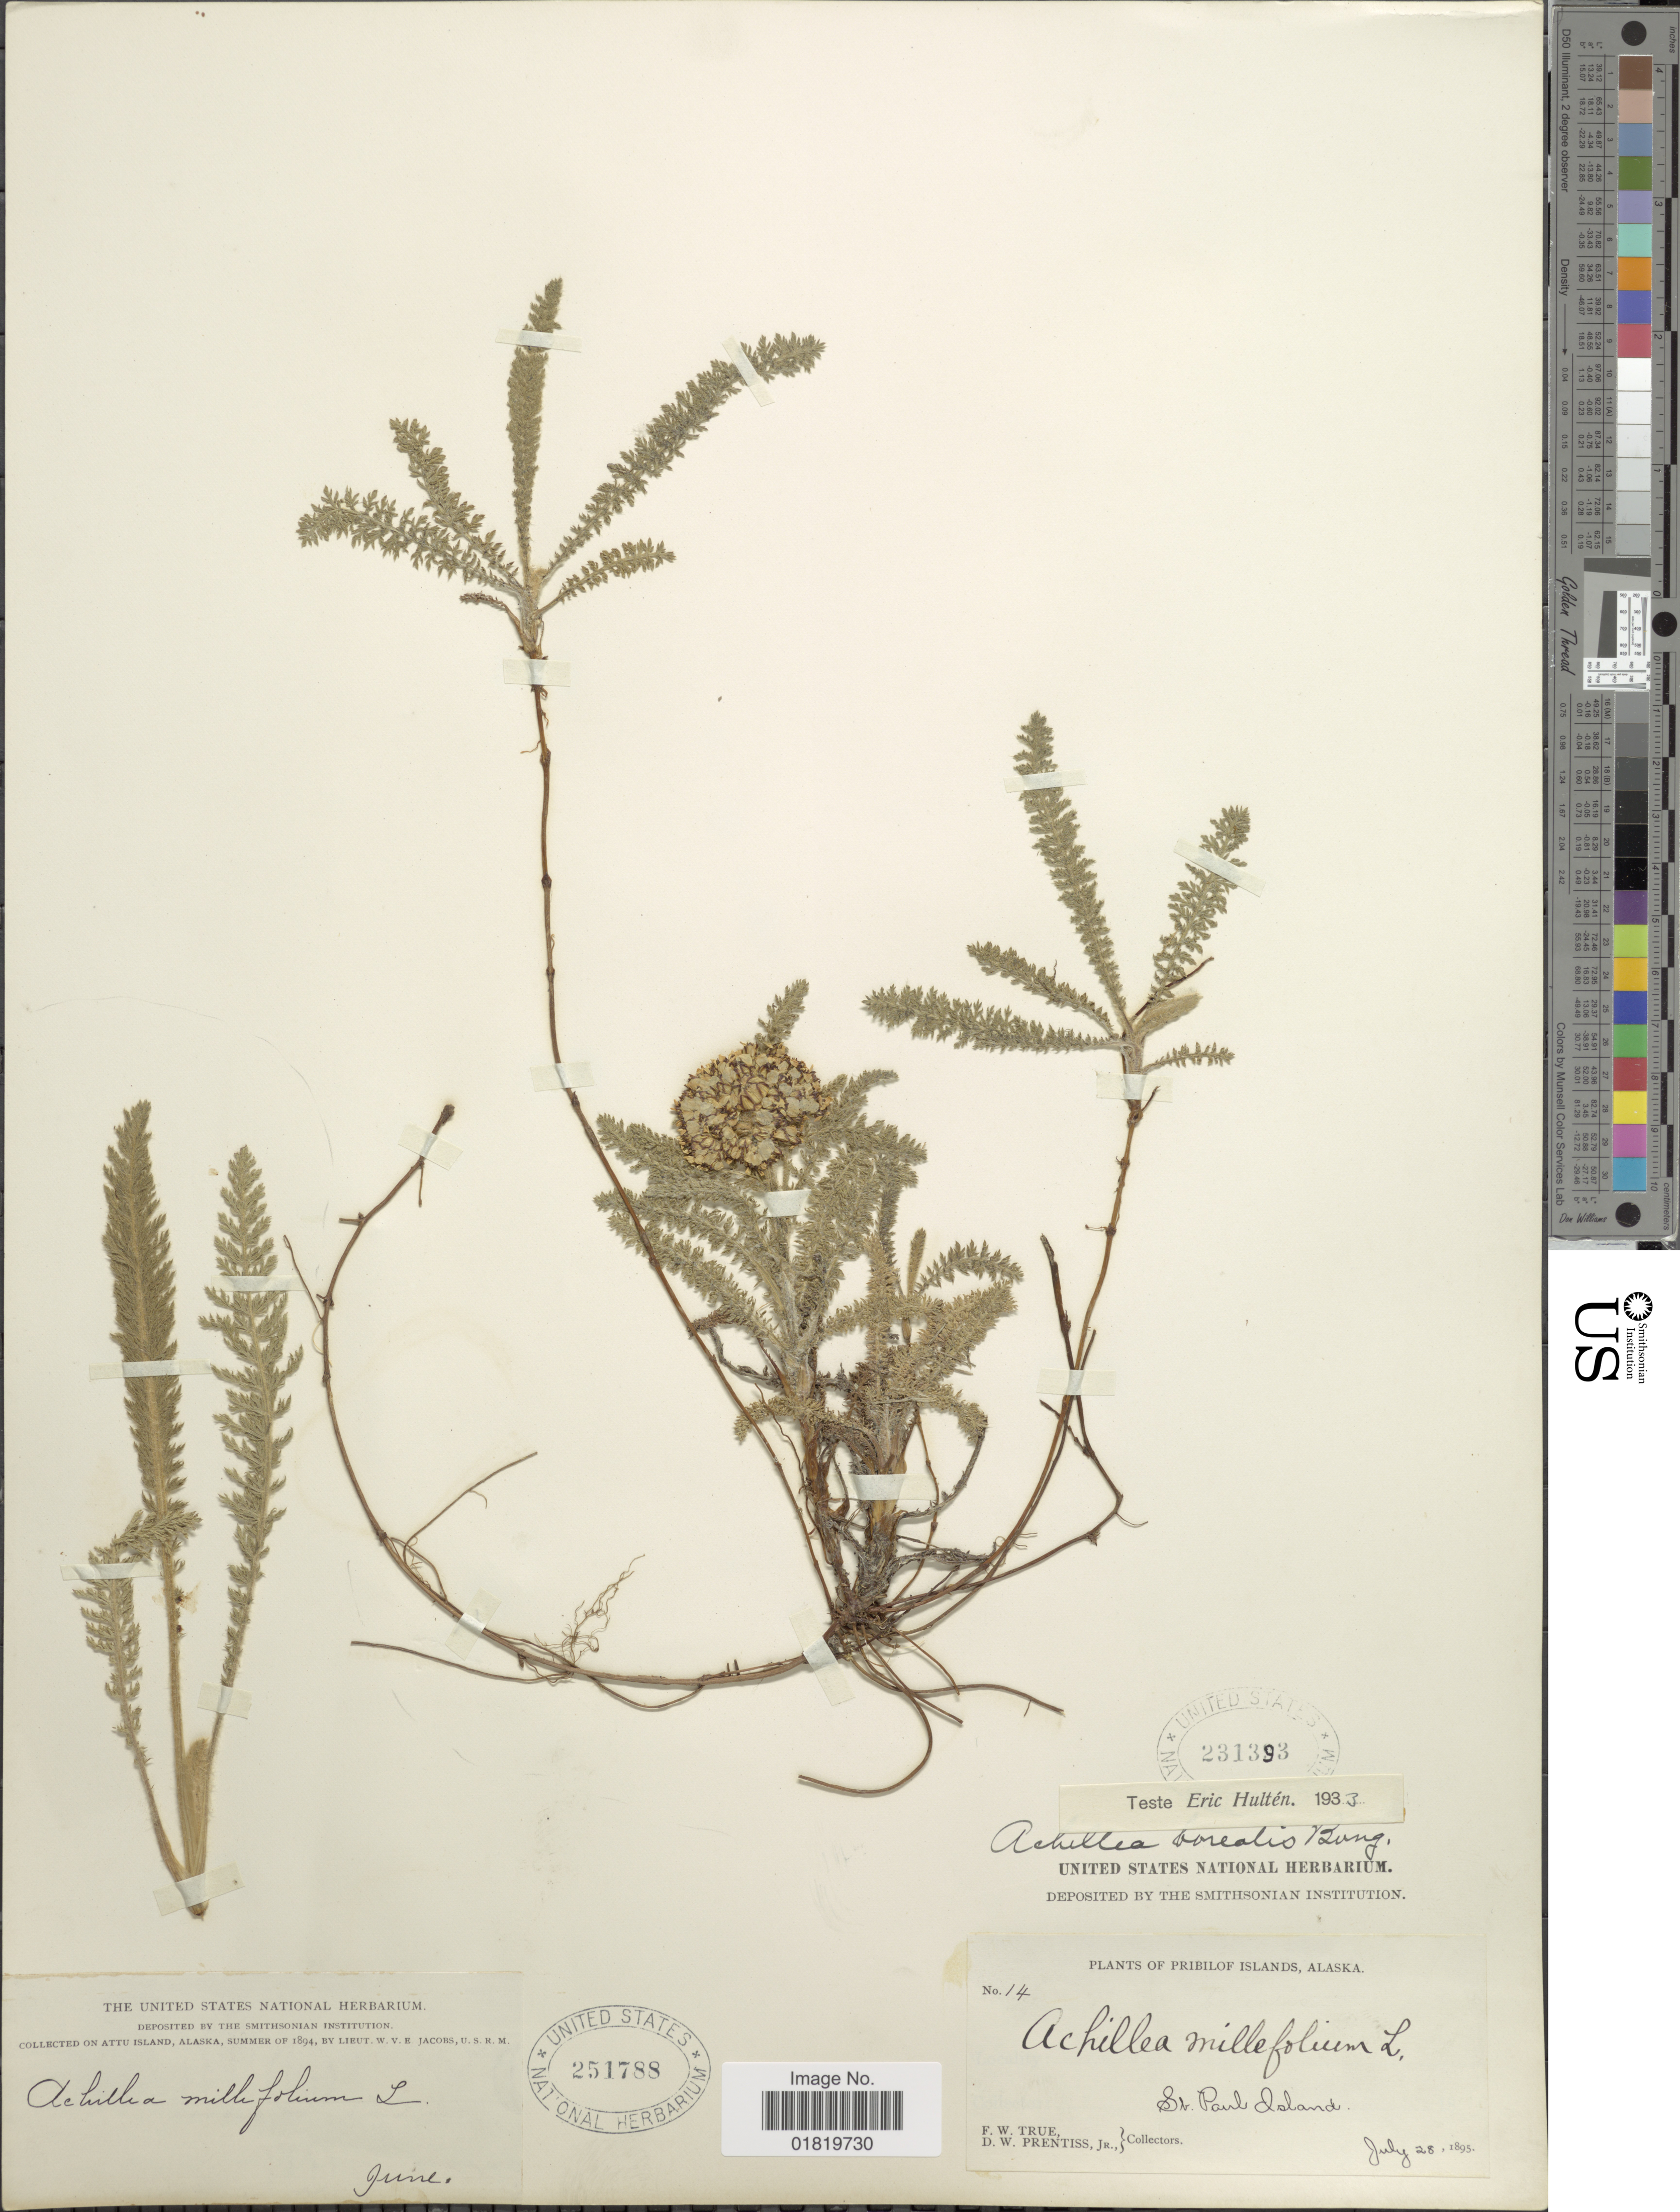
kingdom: Plantae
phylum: Tracheophyta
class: Magnoliopsida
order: Asterales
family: Asteraceae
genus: Achillea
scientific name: Achillea borealis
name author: Bong.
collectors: F. True & D. Prentiss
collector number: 14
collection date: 1895-07-28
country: United States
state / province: Alaska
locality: Pribilof Islands, St. Paul Island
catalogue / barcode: US 251788-2